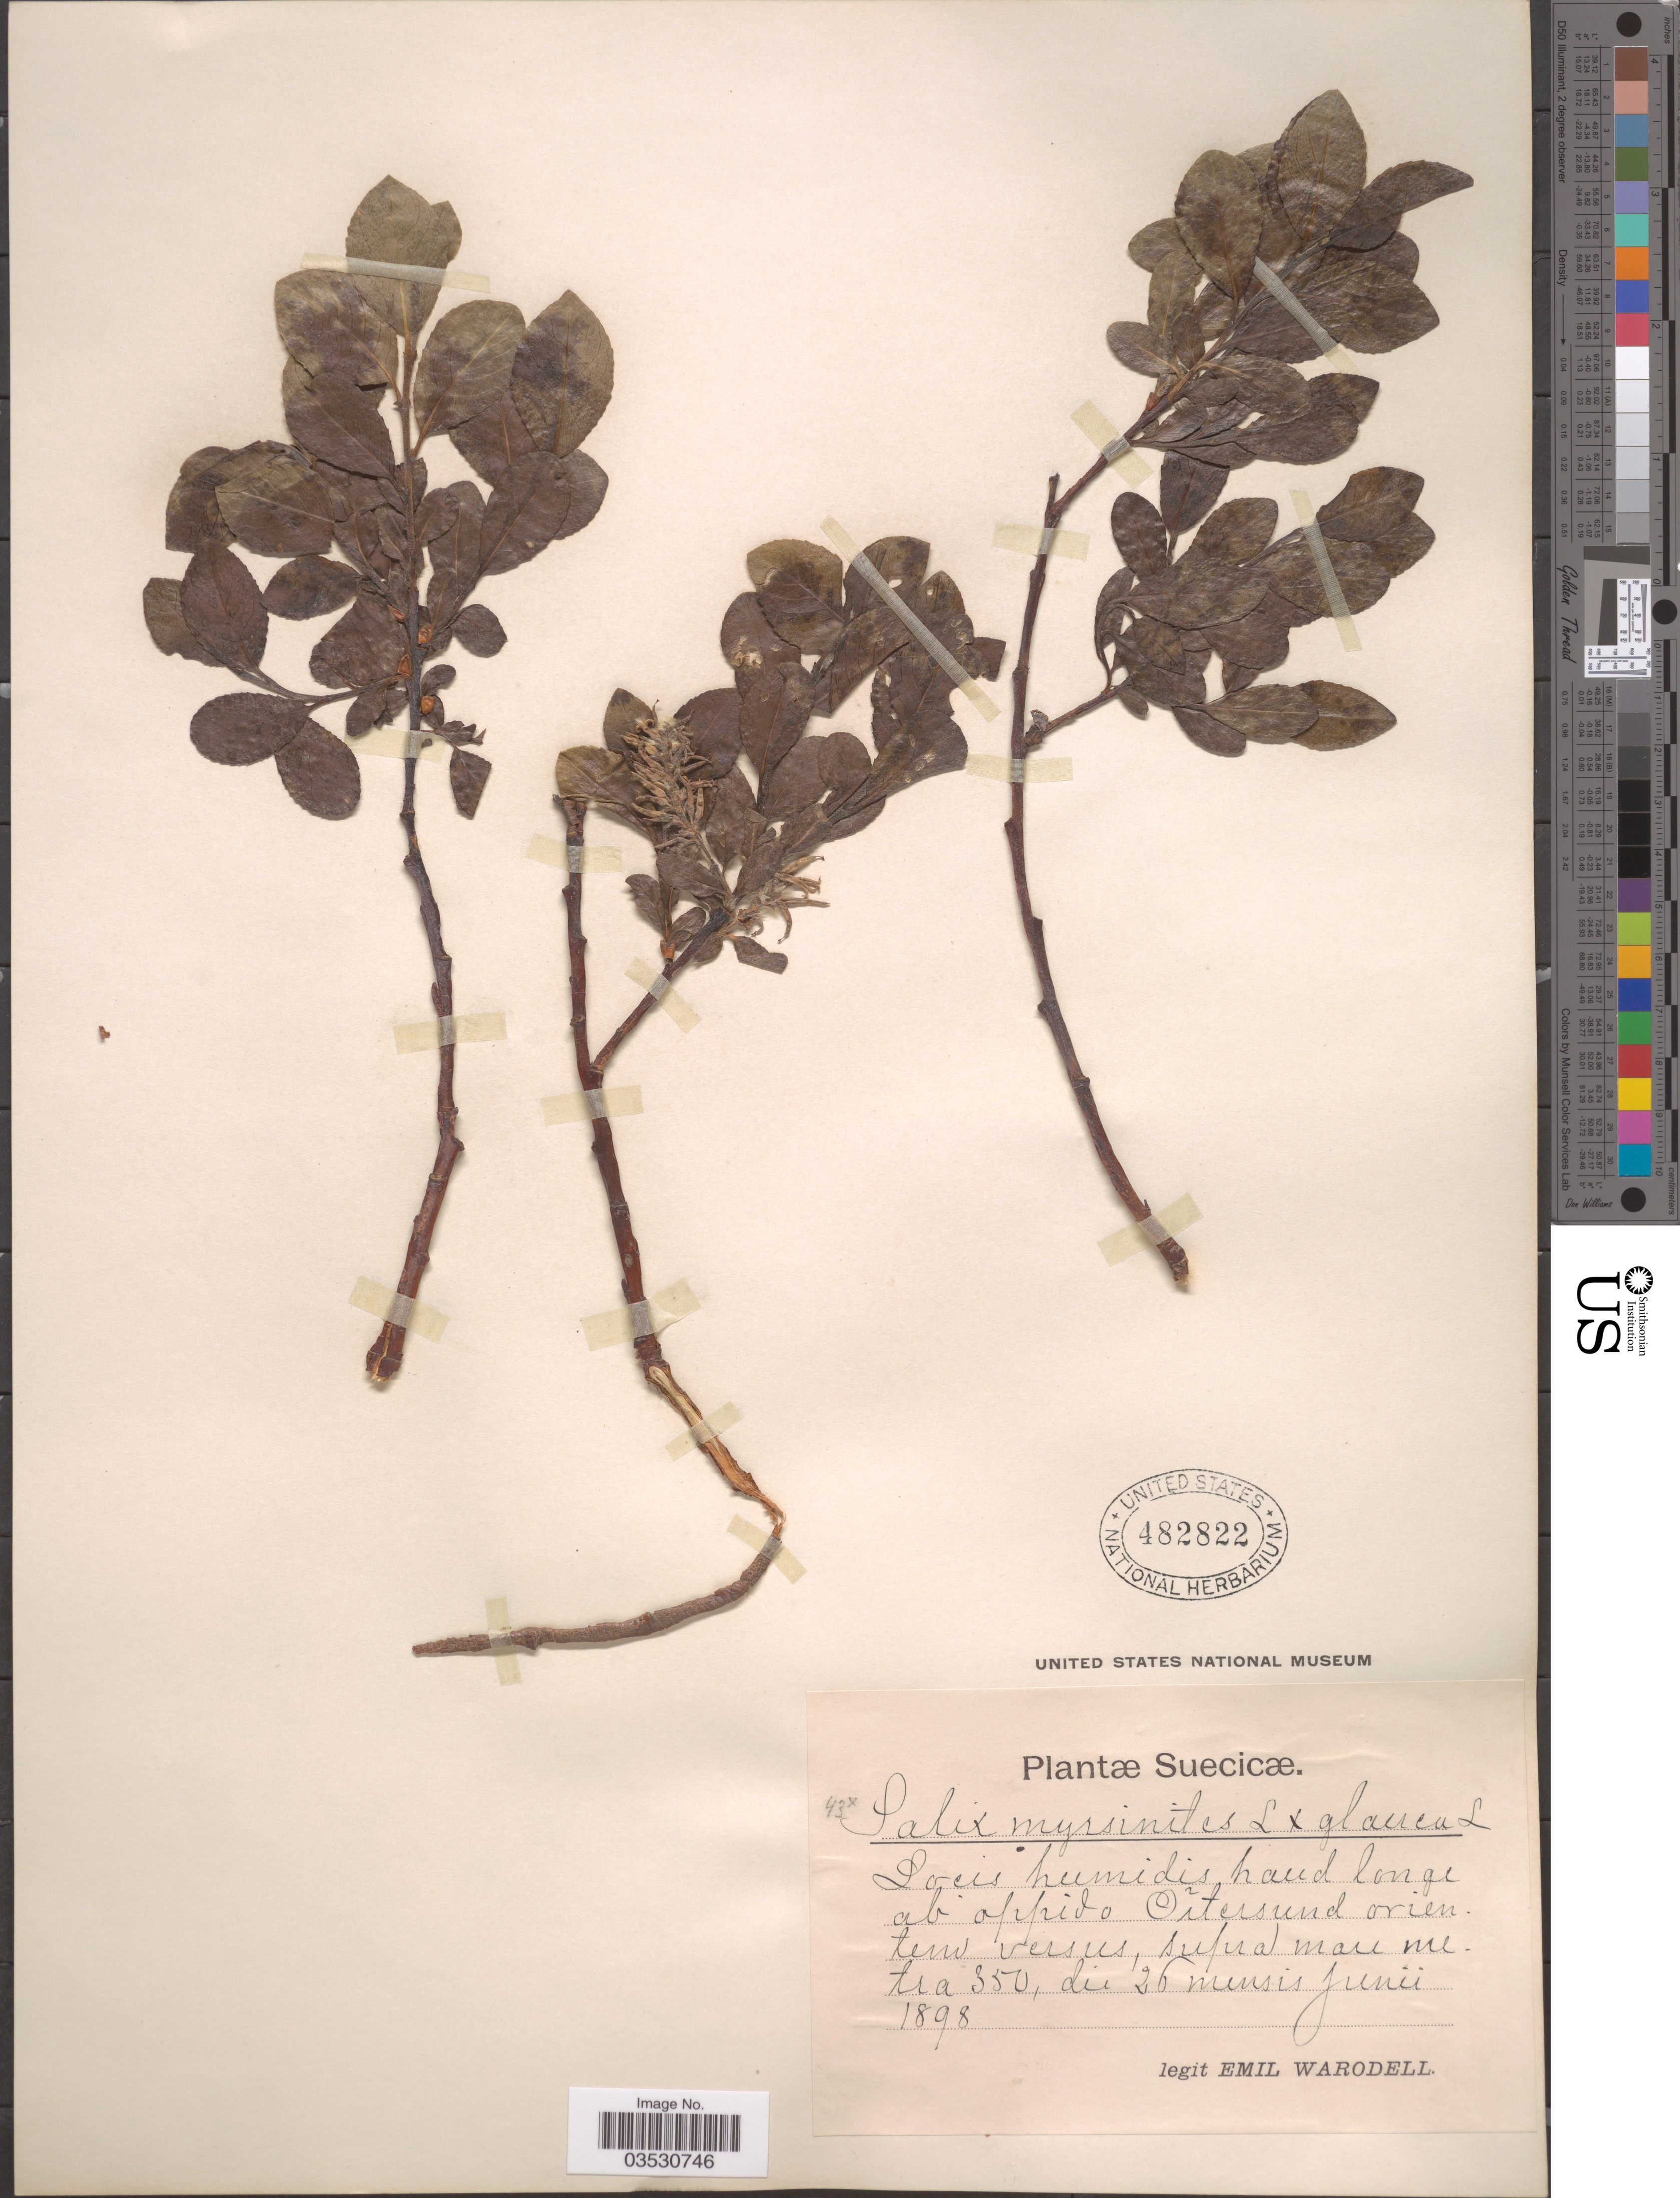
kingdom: Plantae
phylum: Tracheophyta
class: Magnoliopsida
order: Malpighiales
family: Salicaceae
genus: Salix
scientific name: Salix myrsinites x S. glauca L.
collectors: E. Warodell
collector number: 43x?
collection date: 1898-06-26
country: Sweden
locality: Suecicæ. Oppido Ortersund orientem versus.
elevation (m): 350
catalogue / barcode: US 482822